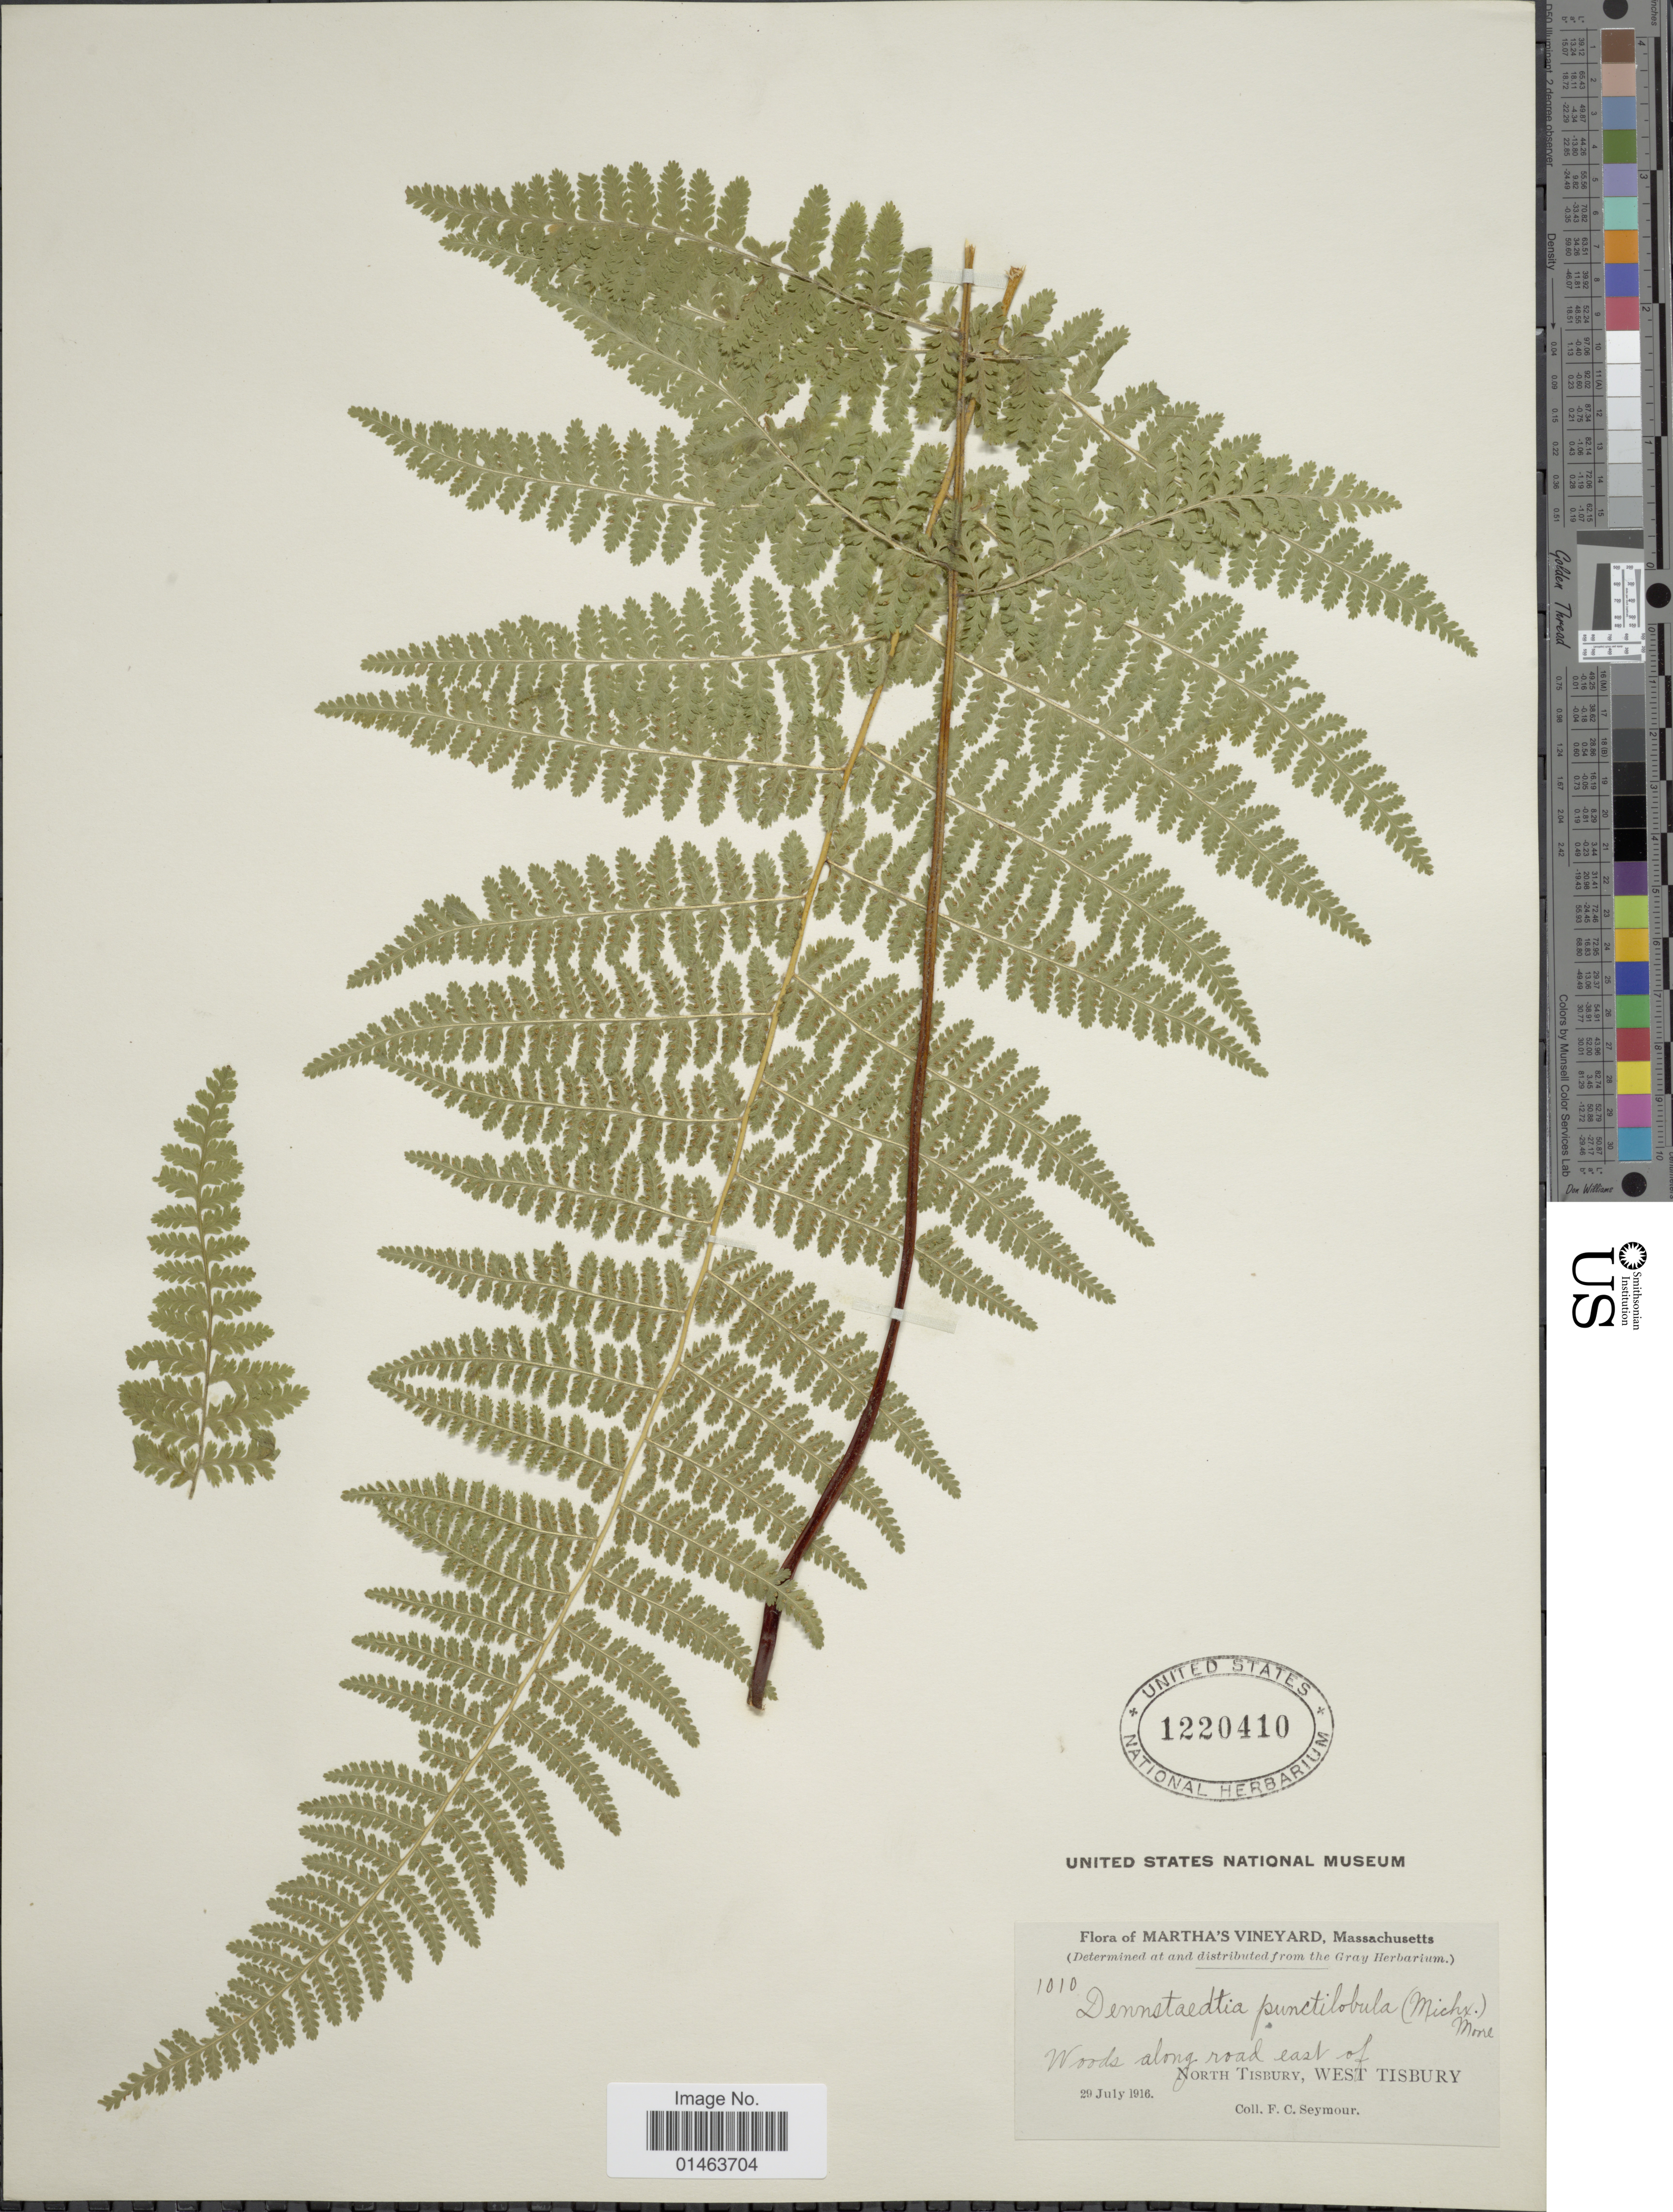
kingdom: Plantae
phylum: Tracheophyta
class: Polypodiopsida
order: Polypodiales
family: Dennstaedtiaceae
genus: Dennstaedtia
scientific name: Dennstaedtia punctilobula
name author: (Michx.) T. Moore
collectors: F. C. Seymour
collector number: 1010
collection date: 1916-07-29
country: United States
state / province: Massachusetts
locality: Martha's Vineyard, Massachusetts, woods along road east, north Tisbury, Wes Tirbury.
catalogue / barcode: US 1220410